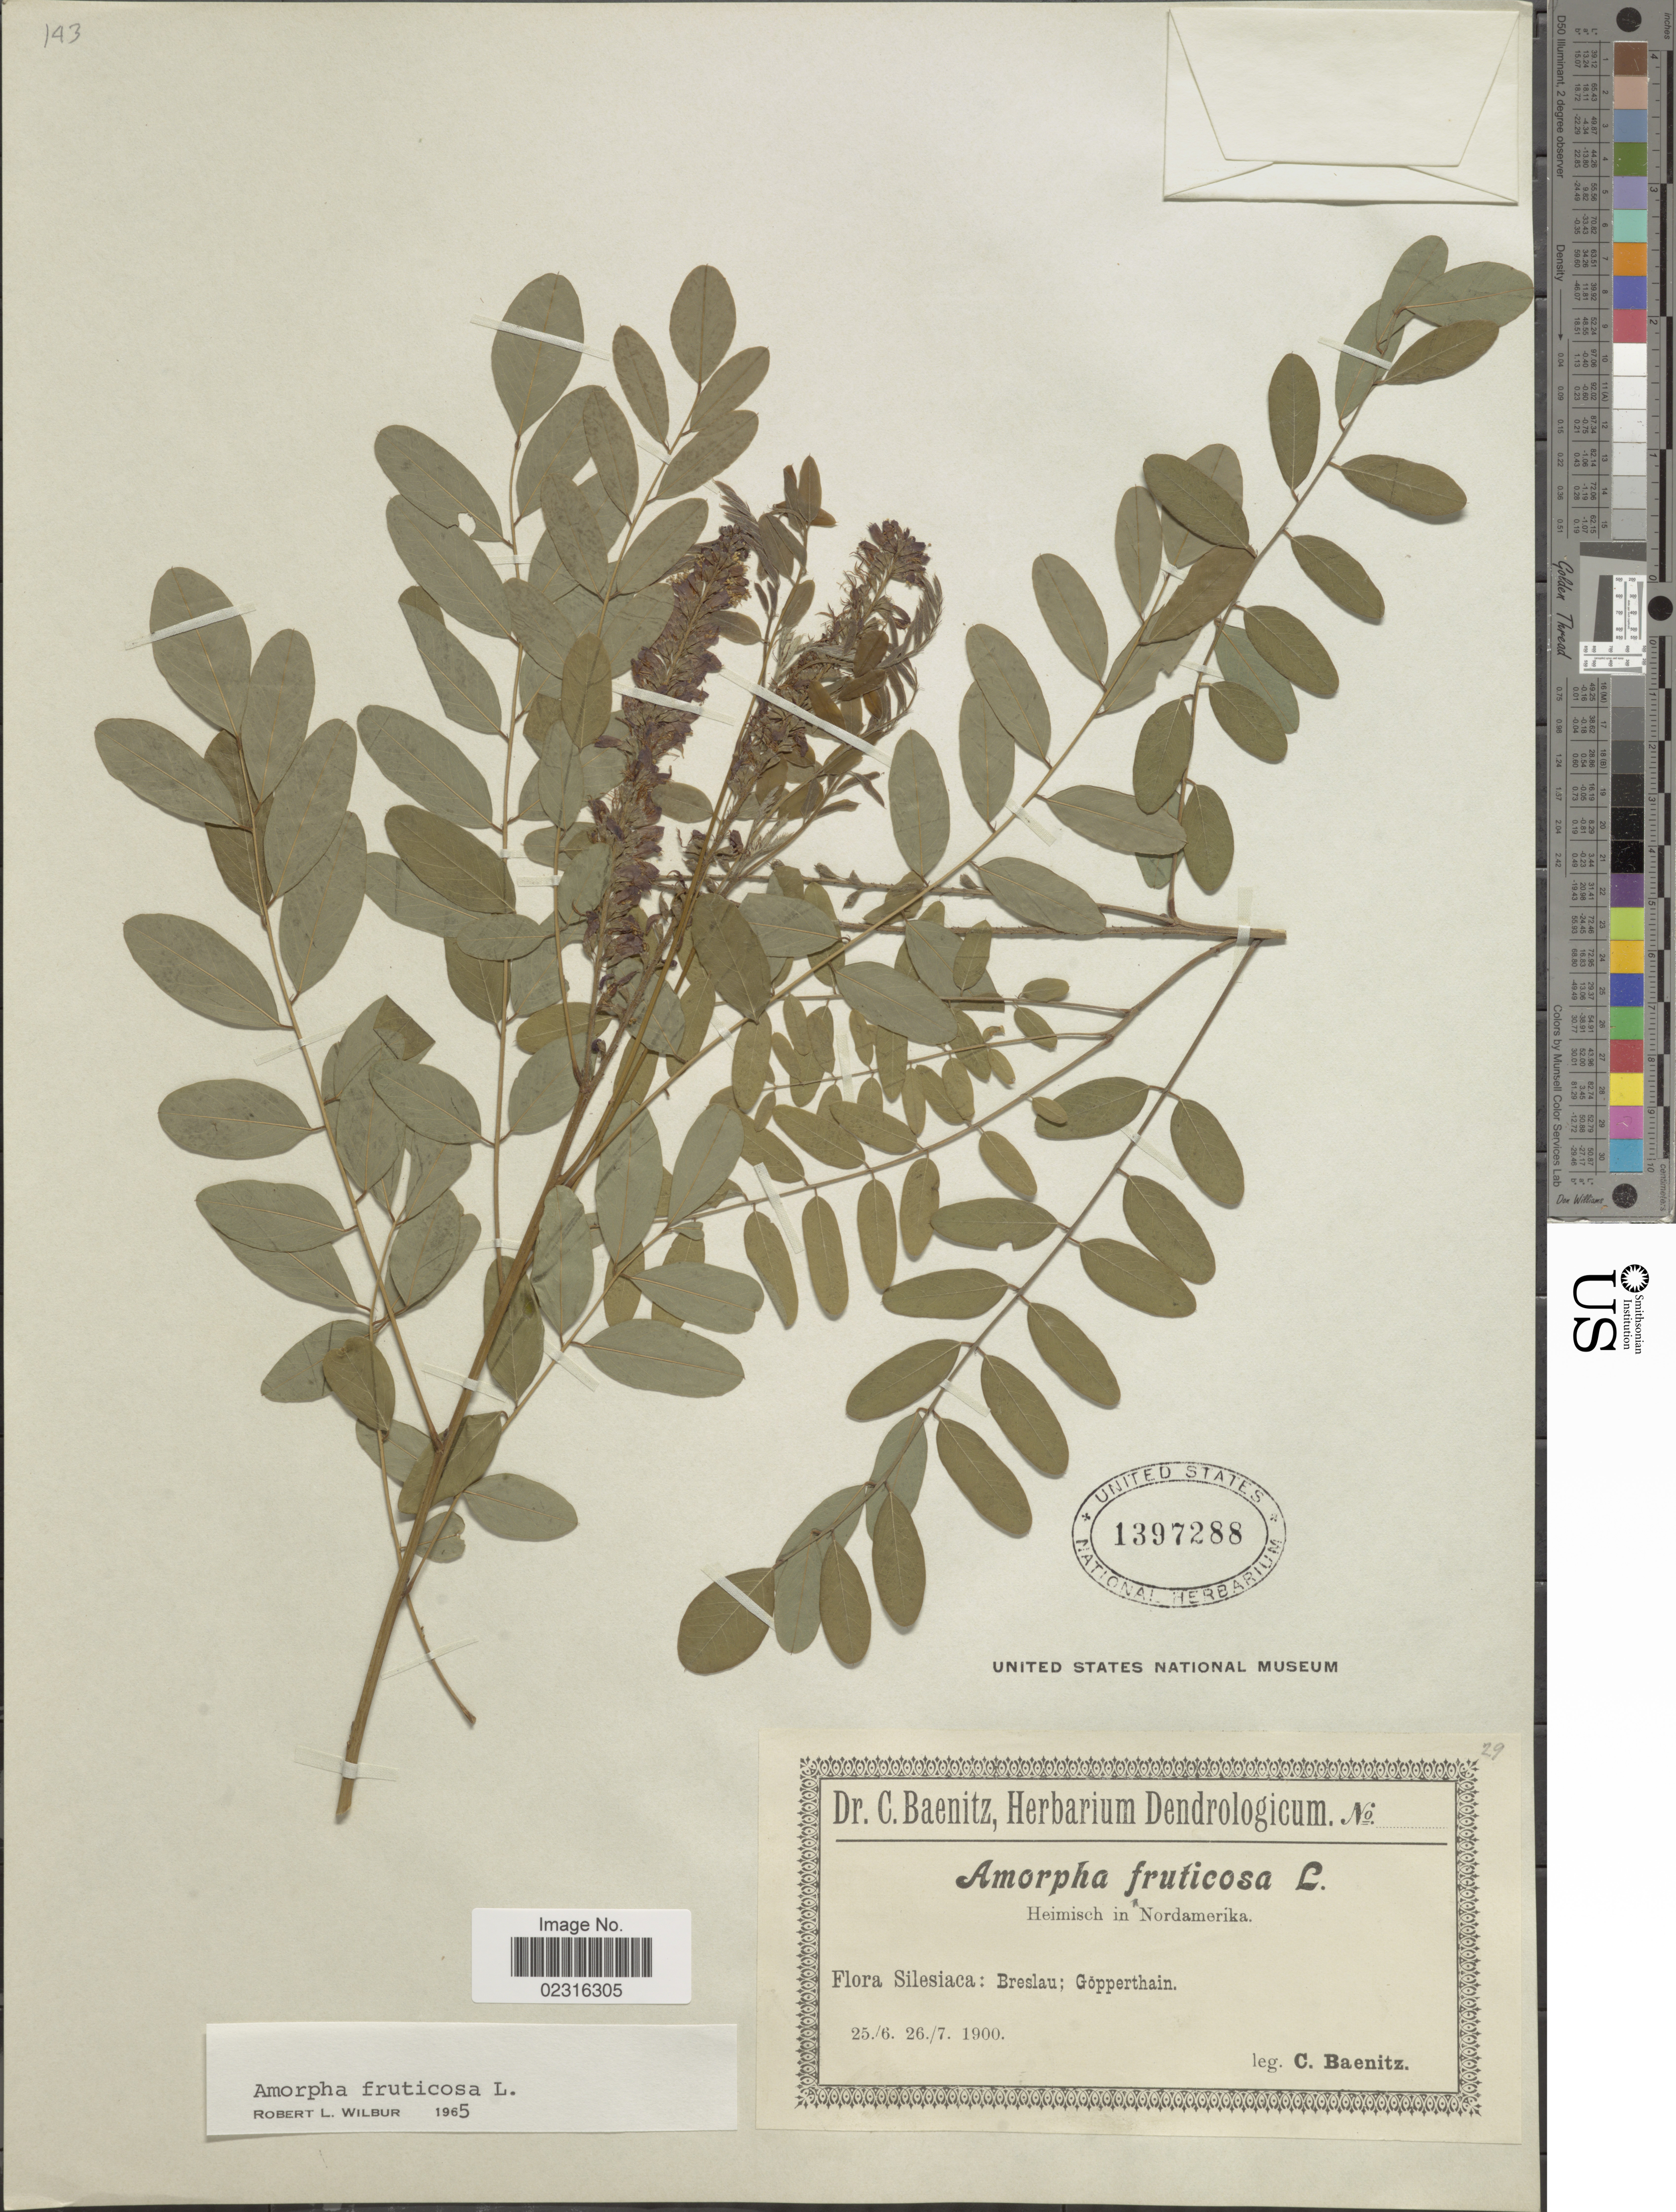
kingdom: Plantae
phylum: Tracheophyta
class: Magnoliopsida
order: Fabales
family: Fabaceae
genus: Amorpha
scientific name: Amorpha fruticosa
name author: L.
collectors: C. G. Baenitz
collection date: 1900-06-25/1900-07-26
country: Czechia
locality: Silesiaca: Breslau; Gopperthain.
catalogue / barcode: US 1397288